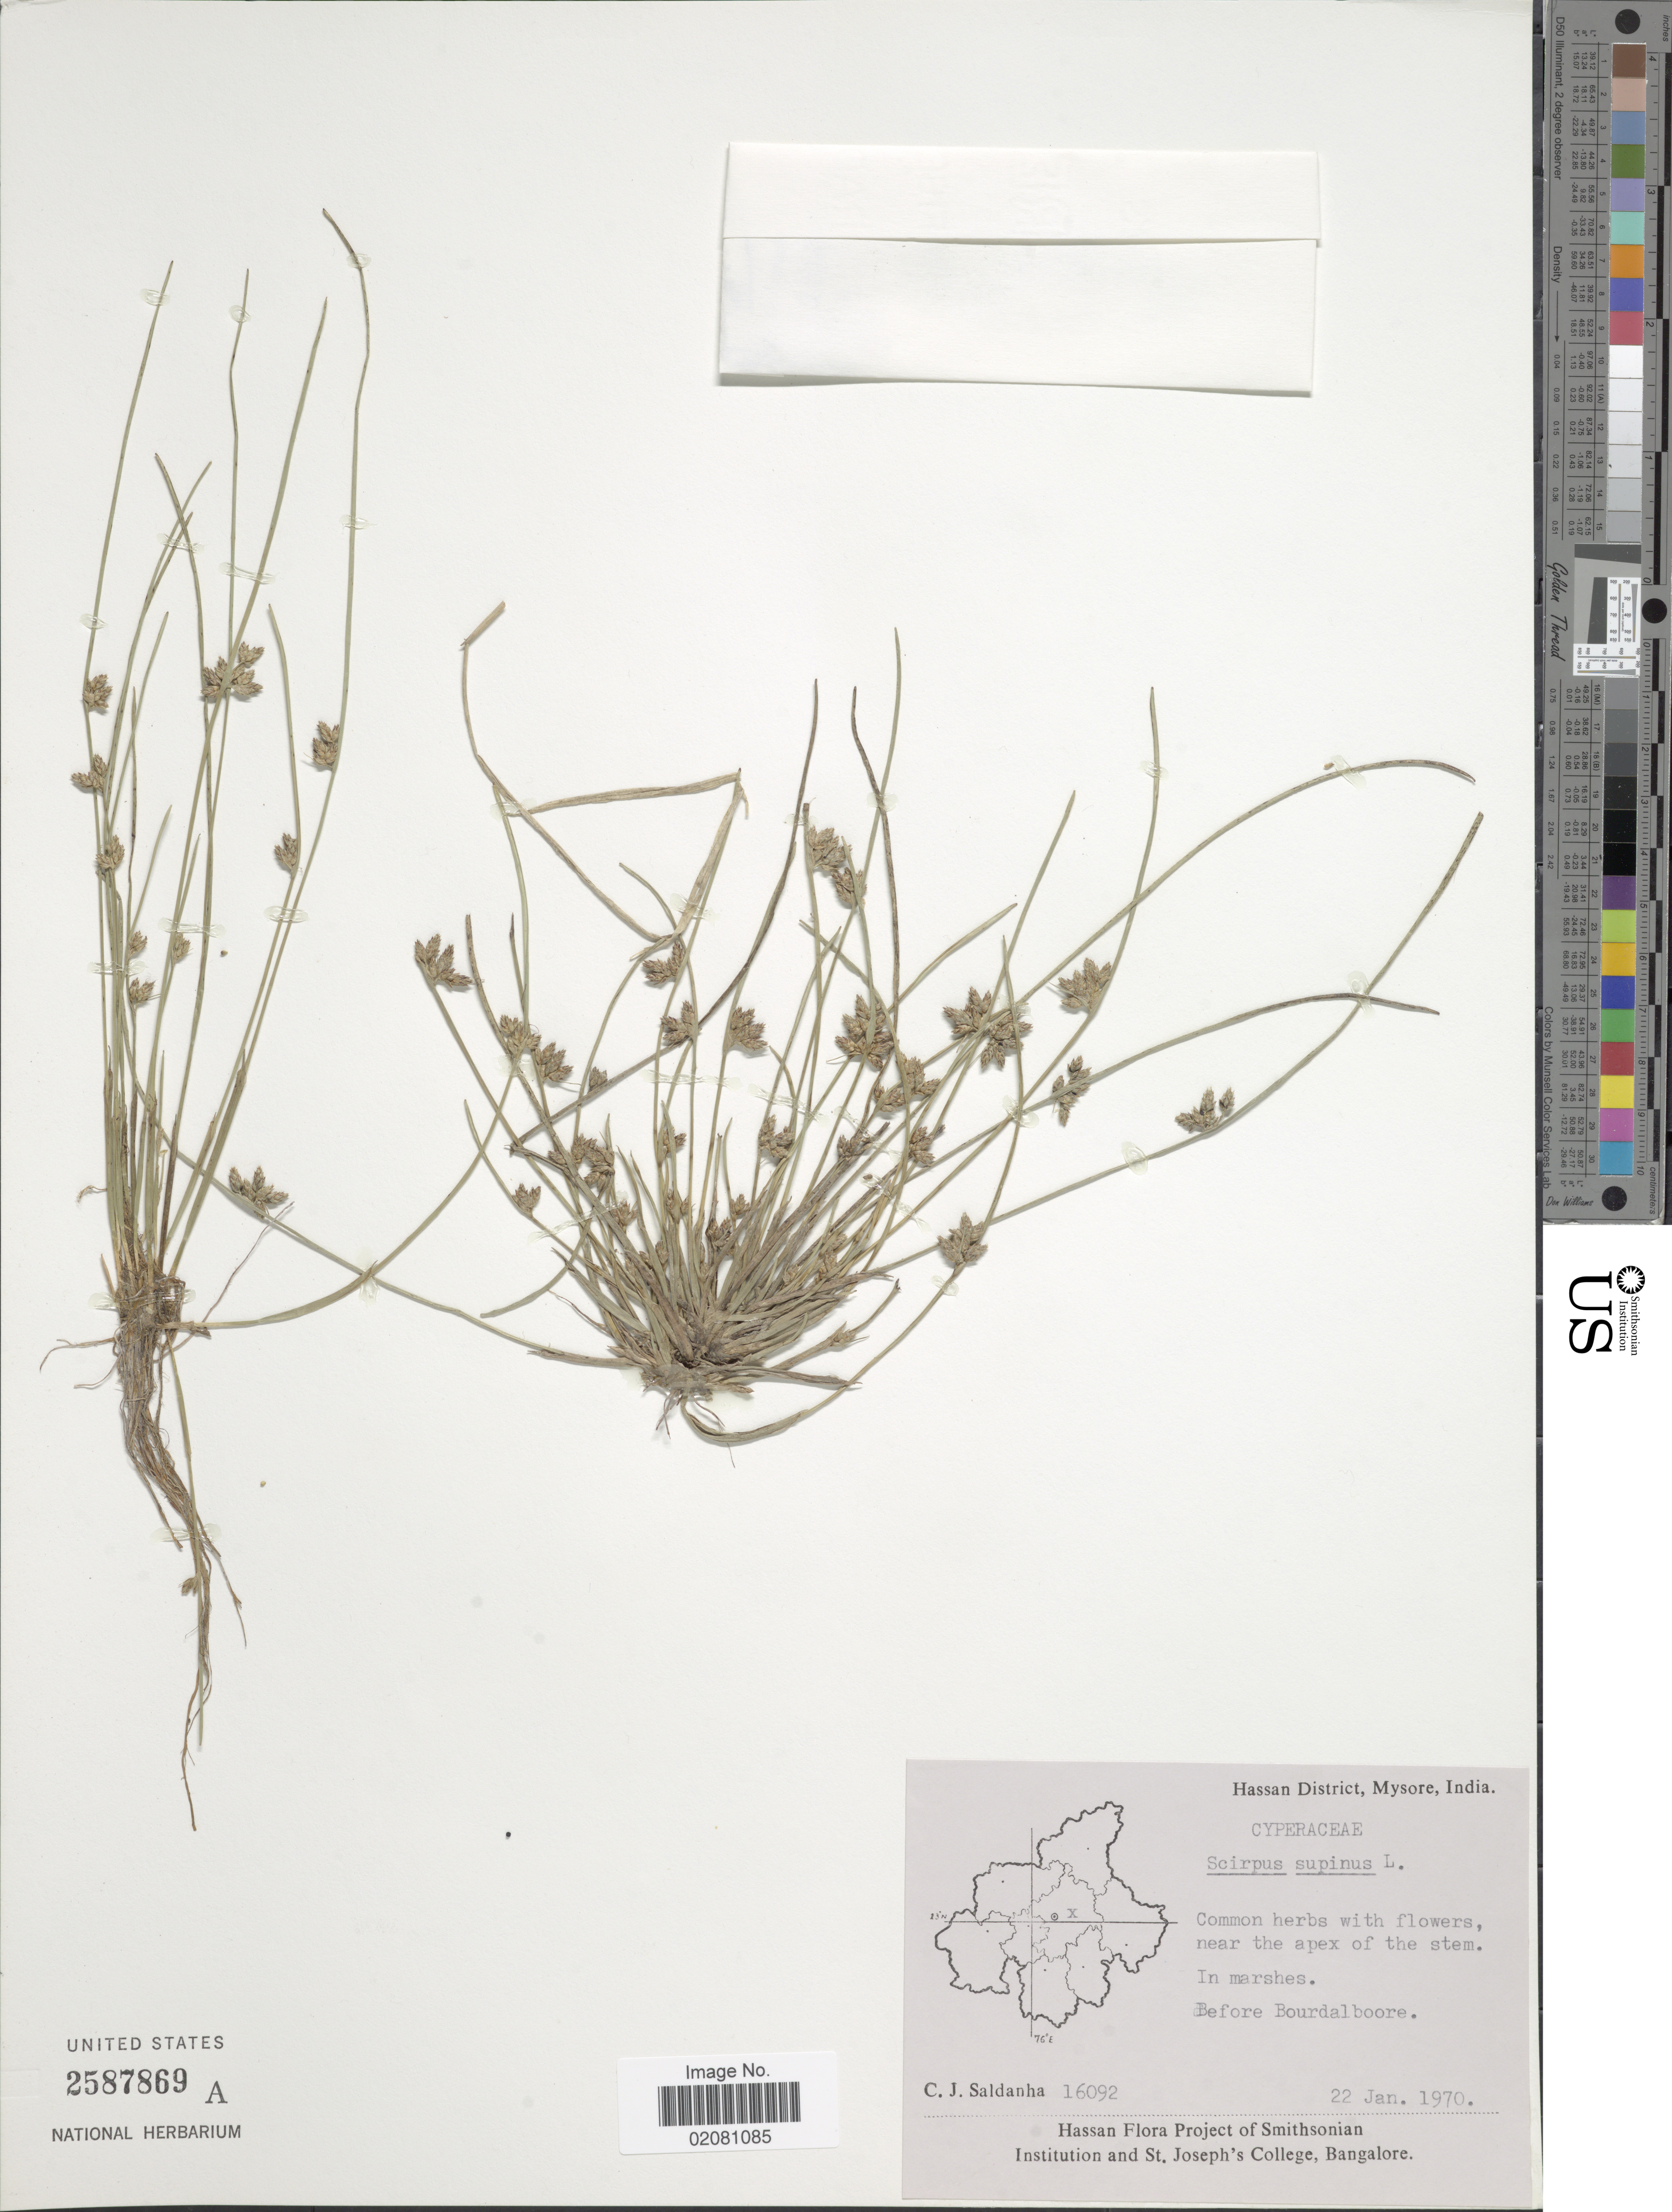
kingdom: Plantae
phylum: Tracheophyta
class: Liliopsida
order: Poales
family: Cyperaceae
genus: Schoenoplectus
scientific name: Schoenoplectus supinus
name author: (L.) Palla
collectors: C. J. Saldanha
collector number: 16092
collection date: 1970-01-22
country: India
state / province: Karnataka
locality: Hassan District, Mysore, India Before Bourdalboore.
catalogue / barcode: US 2587869A